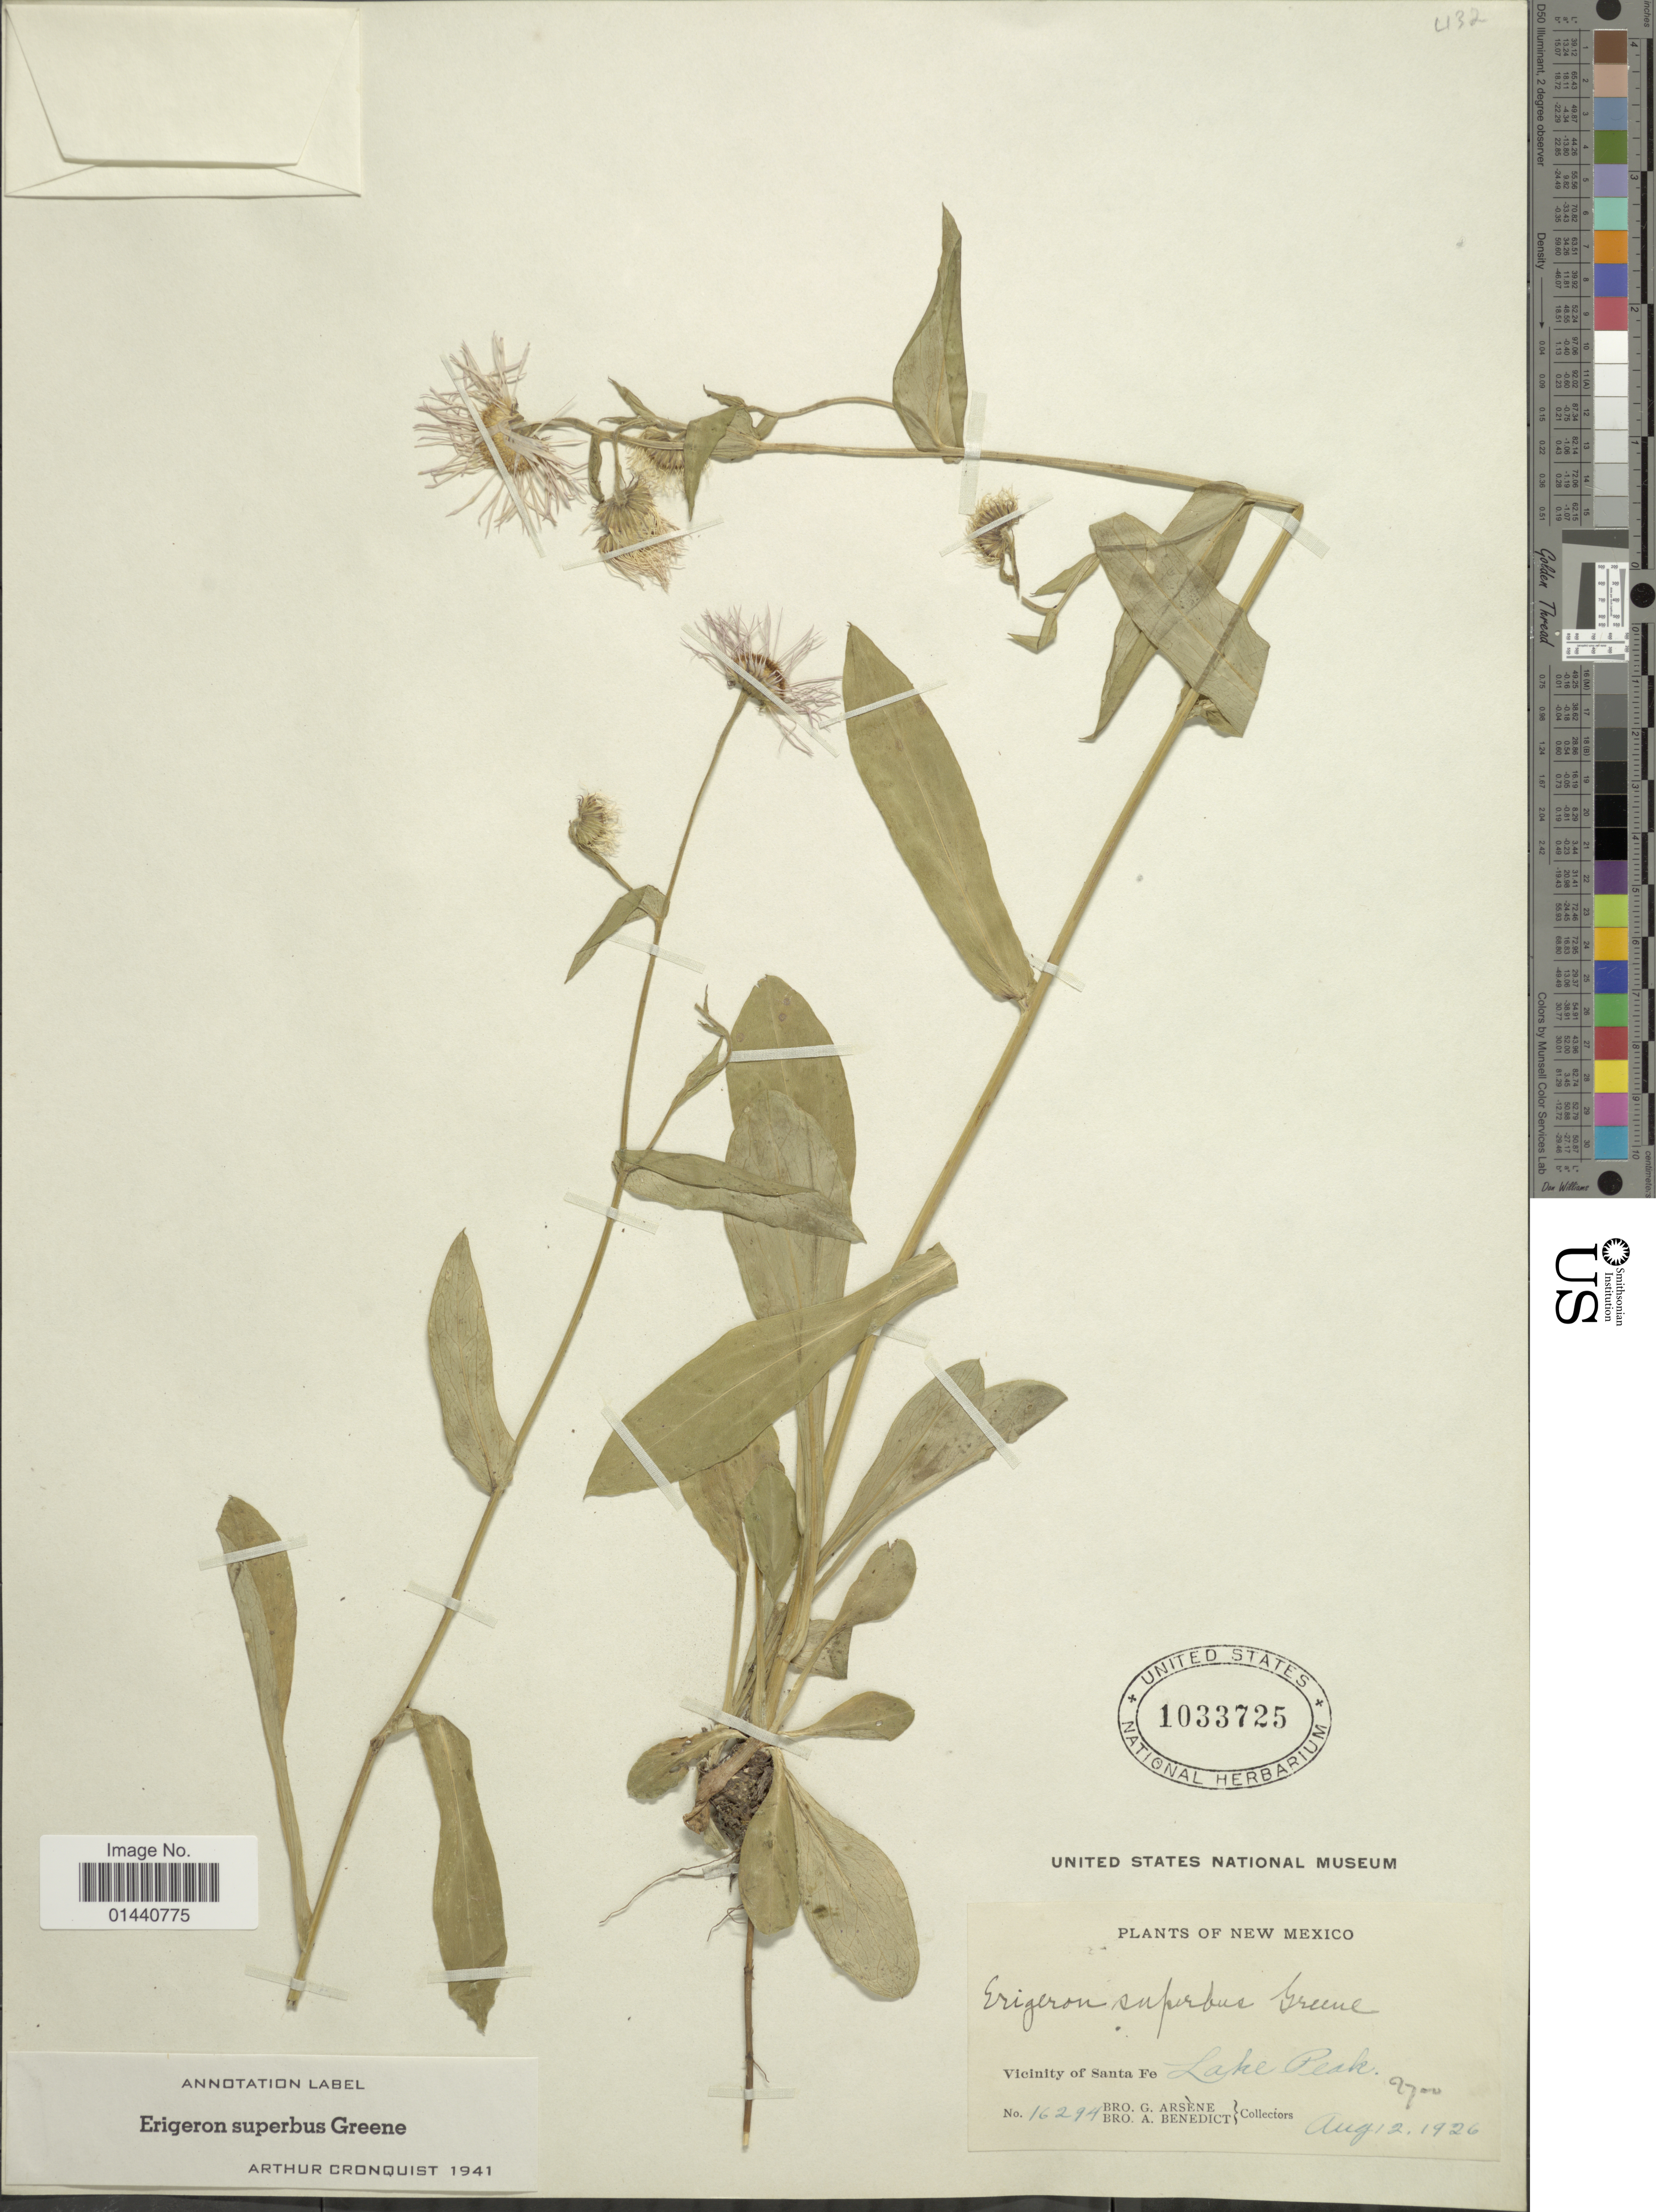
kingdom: Plantae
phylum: Tracheophyta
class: Magnoliopsida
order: Asterales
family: Asteraceae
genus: Erigeron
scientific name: Erigeron superbus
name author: Greene ex Rydb.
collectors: Bro. G. Arsène & B. Ayers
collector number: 16294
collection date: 1926-08-12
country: United States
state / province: New Mexico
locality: Vicinity of Santa Fe Lake Peak.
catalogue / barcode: US 1033725